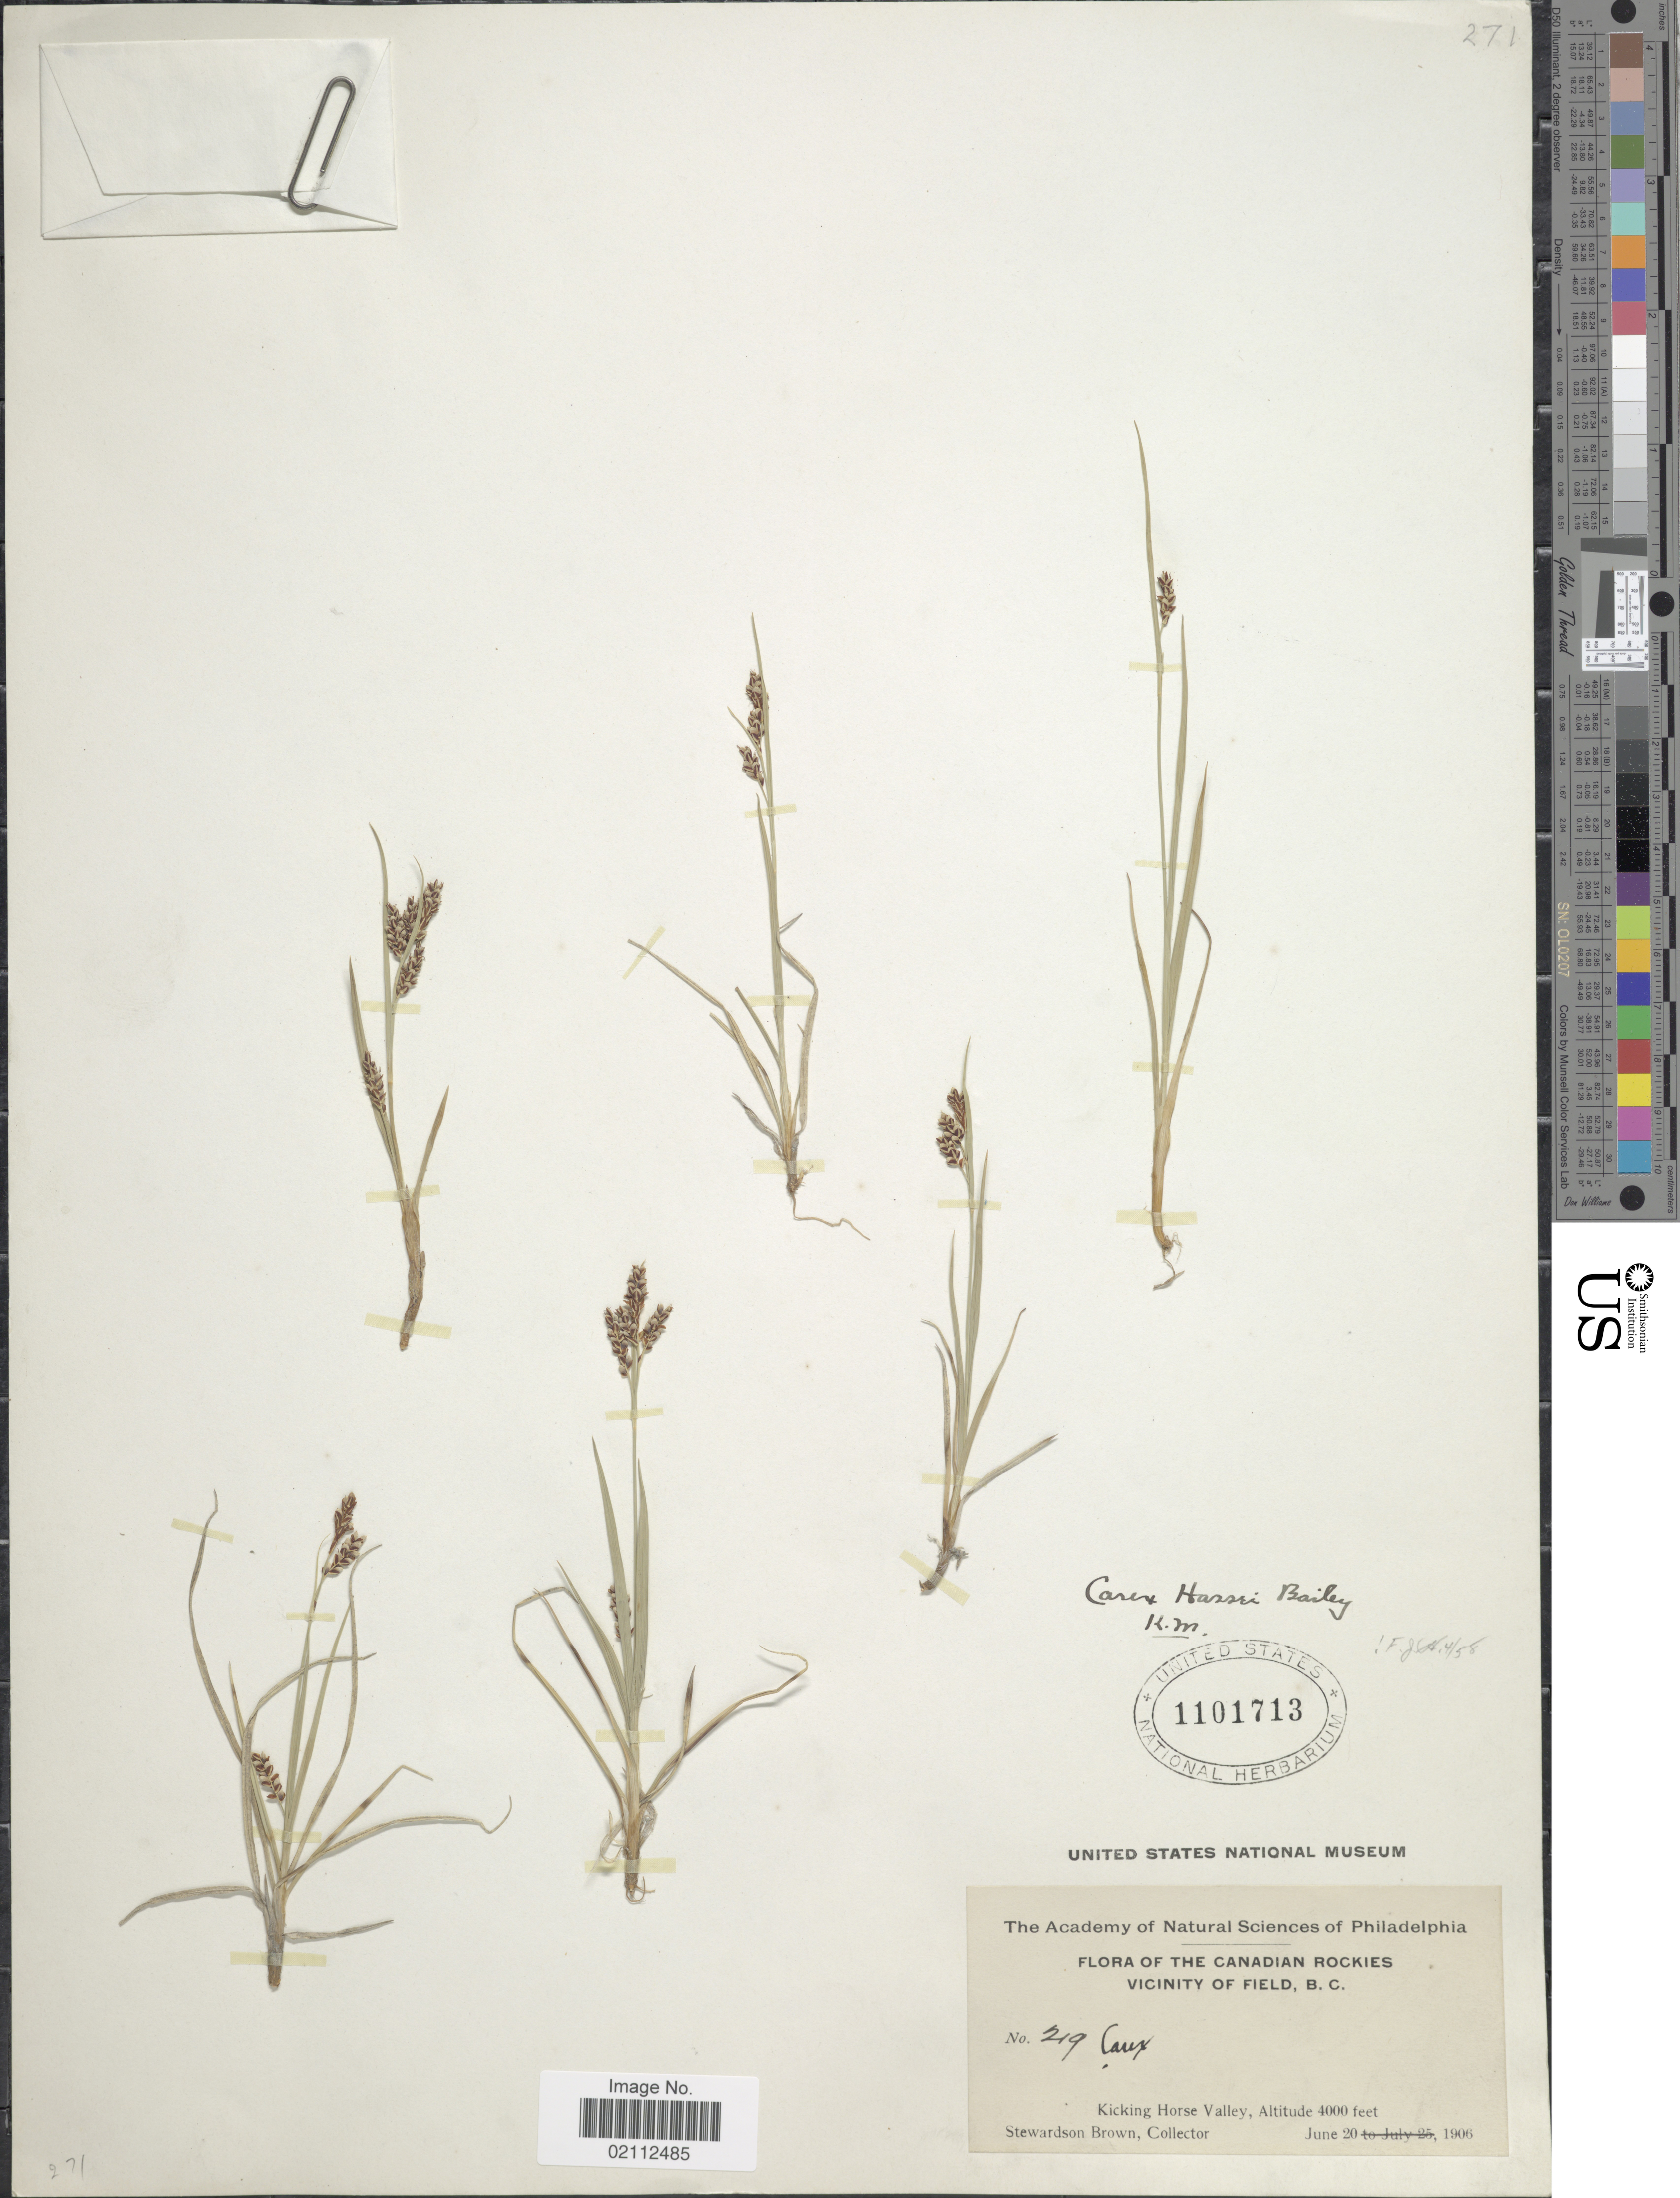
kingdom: Plantae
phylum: Tracheophyta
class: Liliopsida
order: Poales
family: Cyperaceae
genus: Carex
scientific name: Carex hassei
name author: L.H. Bailey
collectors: S. Brown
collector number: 219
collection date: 1906-06-20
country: Canada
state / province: British Columbia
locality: The Canadian Rockies, Vicinity of Field, Kicking Horse Valley..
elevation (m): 1219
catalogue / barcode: US 1101713